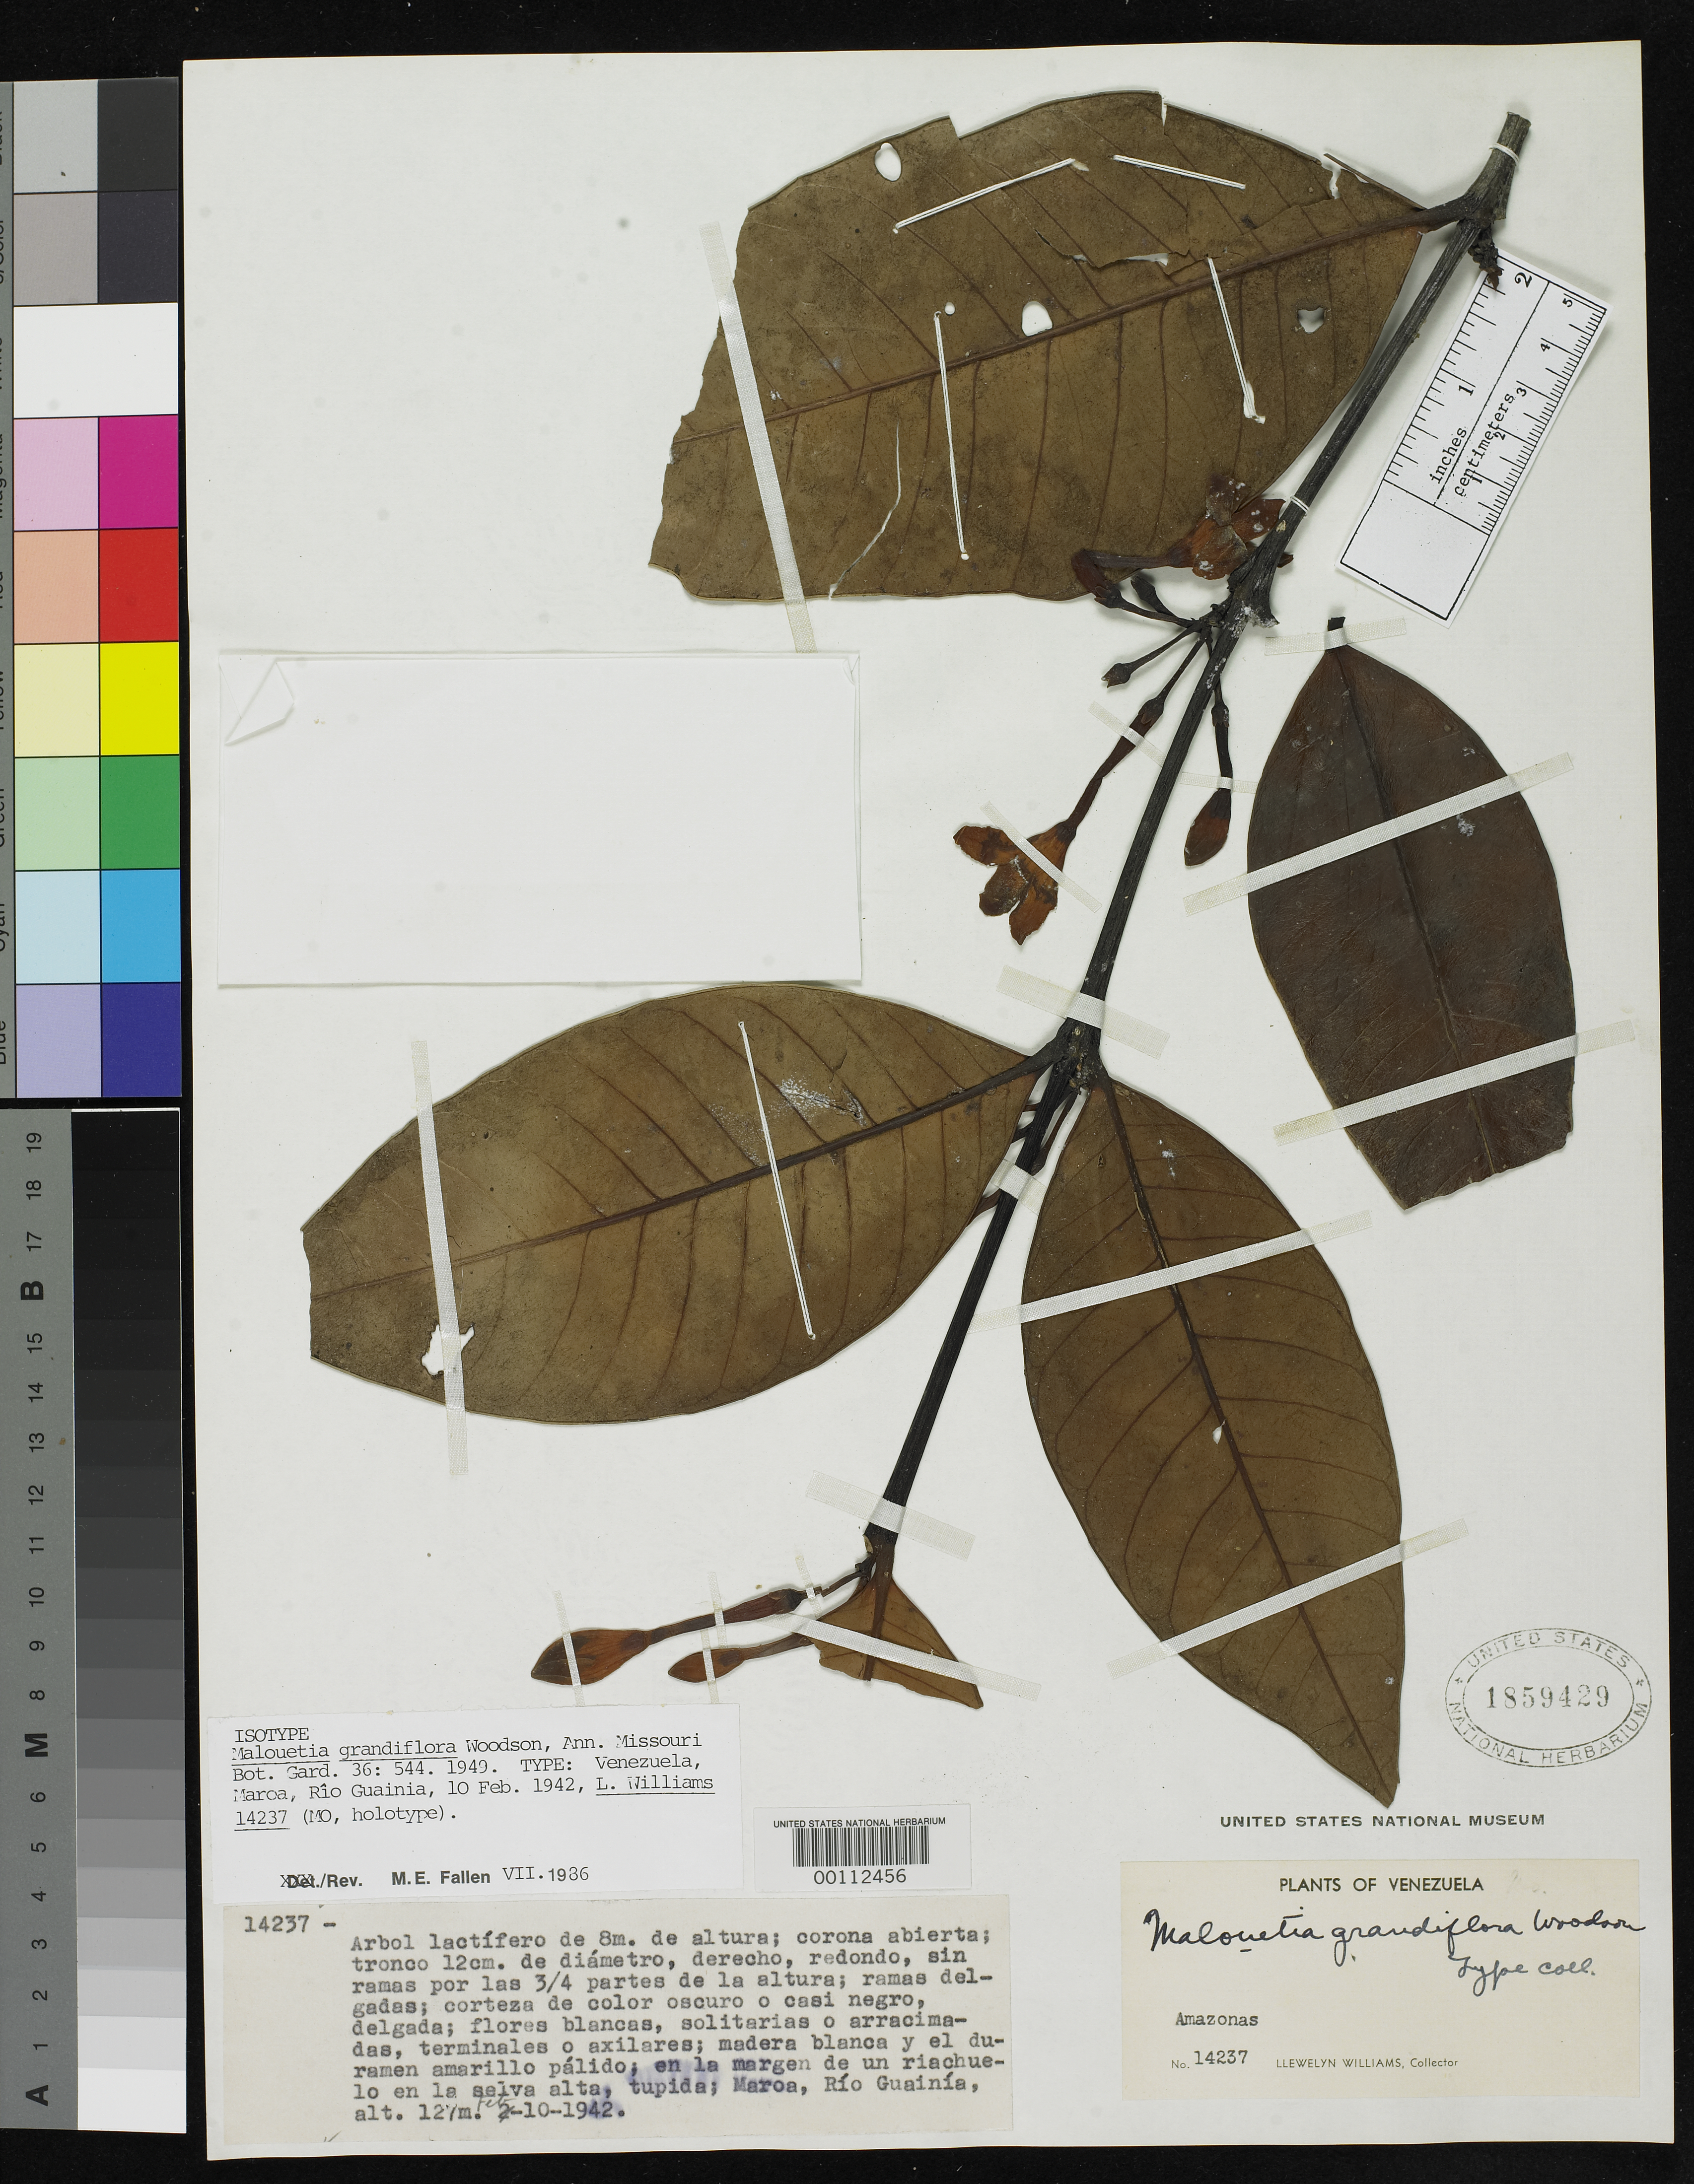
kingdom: Plantae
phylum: Tracheophyta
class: Magnoliopsida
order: Gentianales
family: Apocynaceae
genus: Malouetia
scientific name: Malouetia grandiflora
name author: Woodson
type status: Isotype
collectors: Ll. Williams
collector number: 14237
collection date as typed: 10 Feb 1942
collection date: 1942-02-10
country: Venezuela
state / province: Amazonas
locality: Maroa, Rio Guainia.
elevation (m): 127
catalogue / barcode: US 1859429